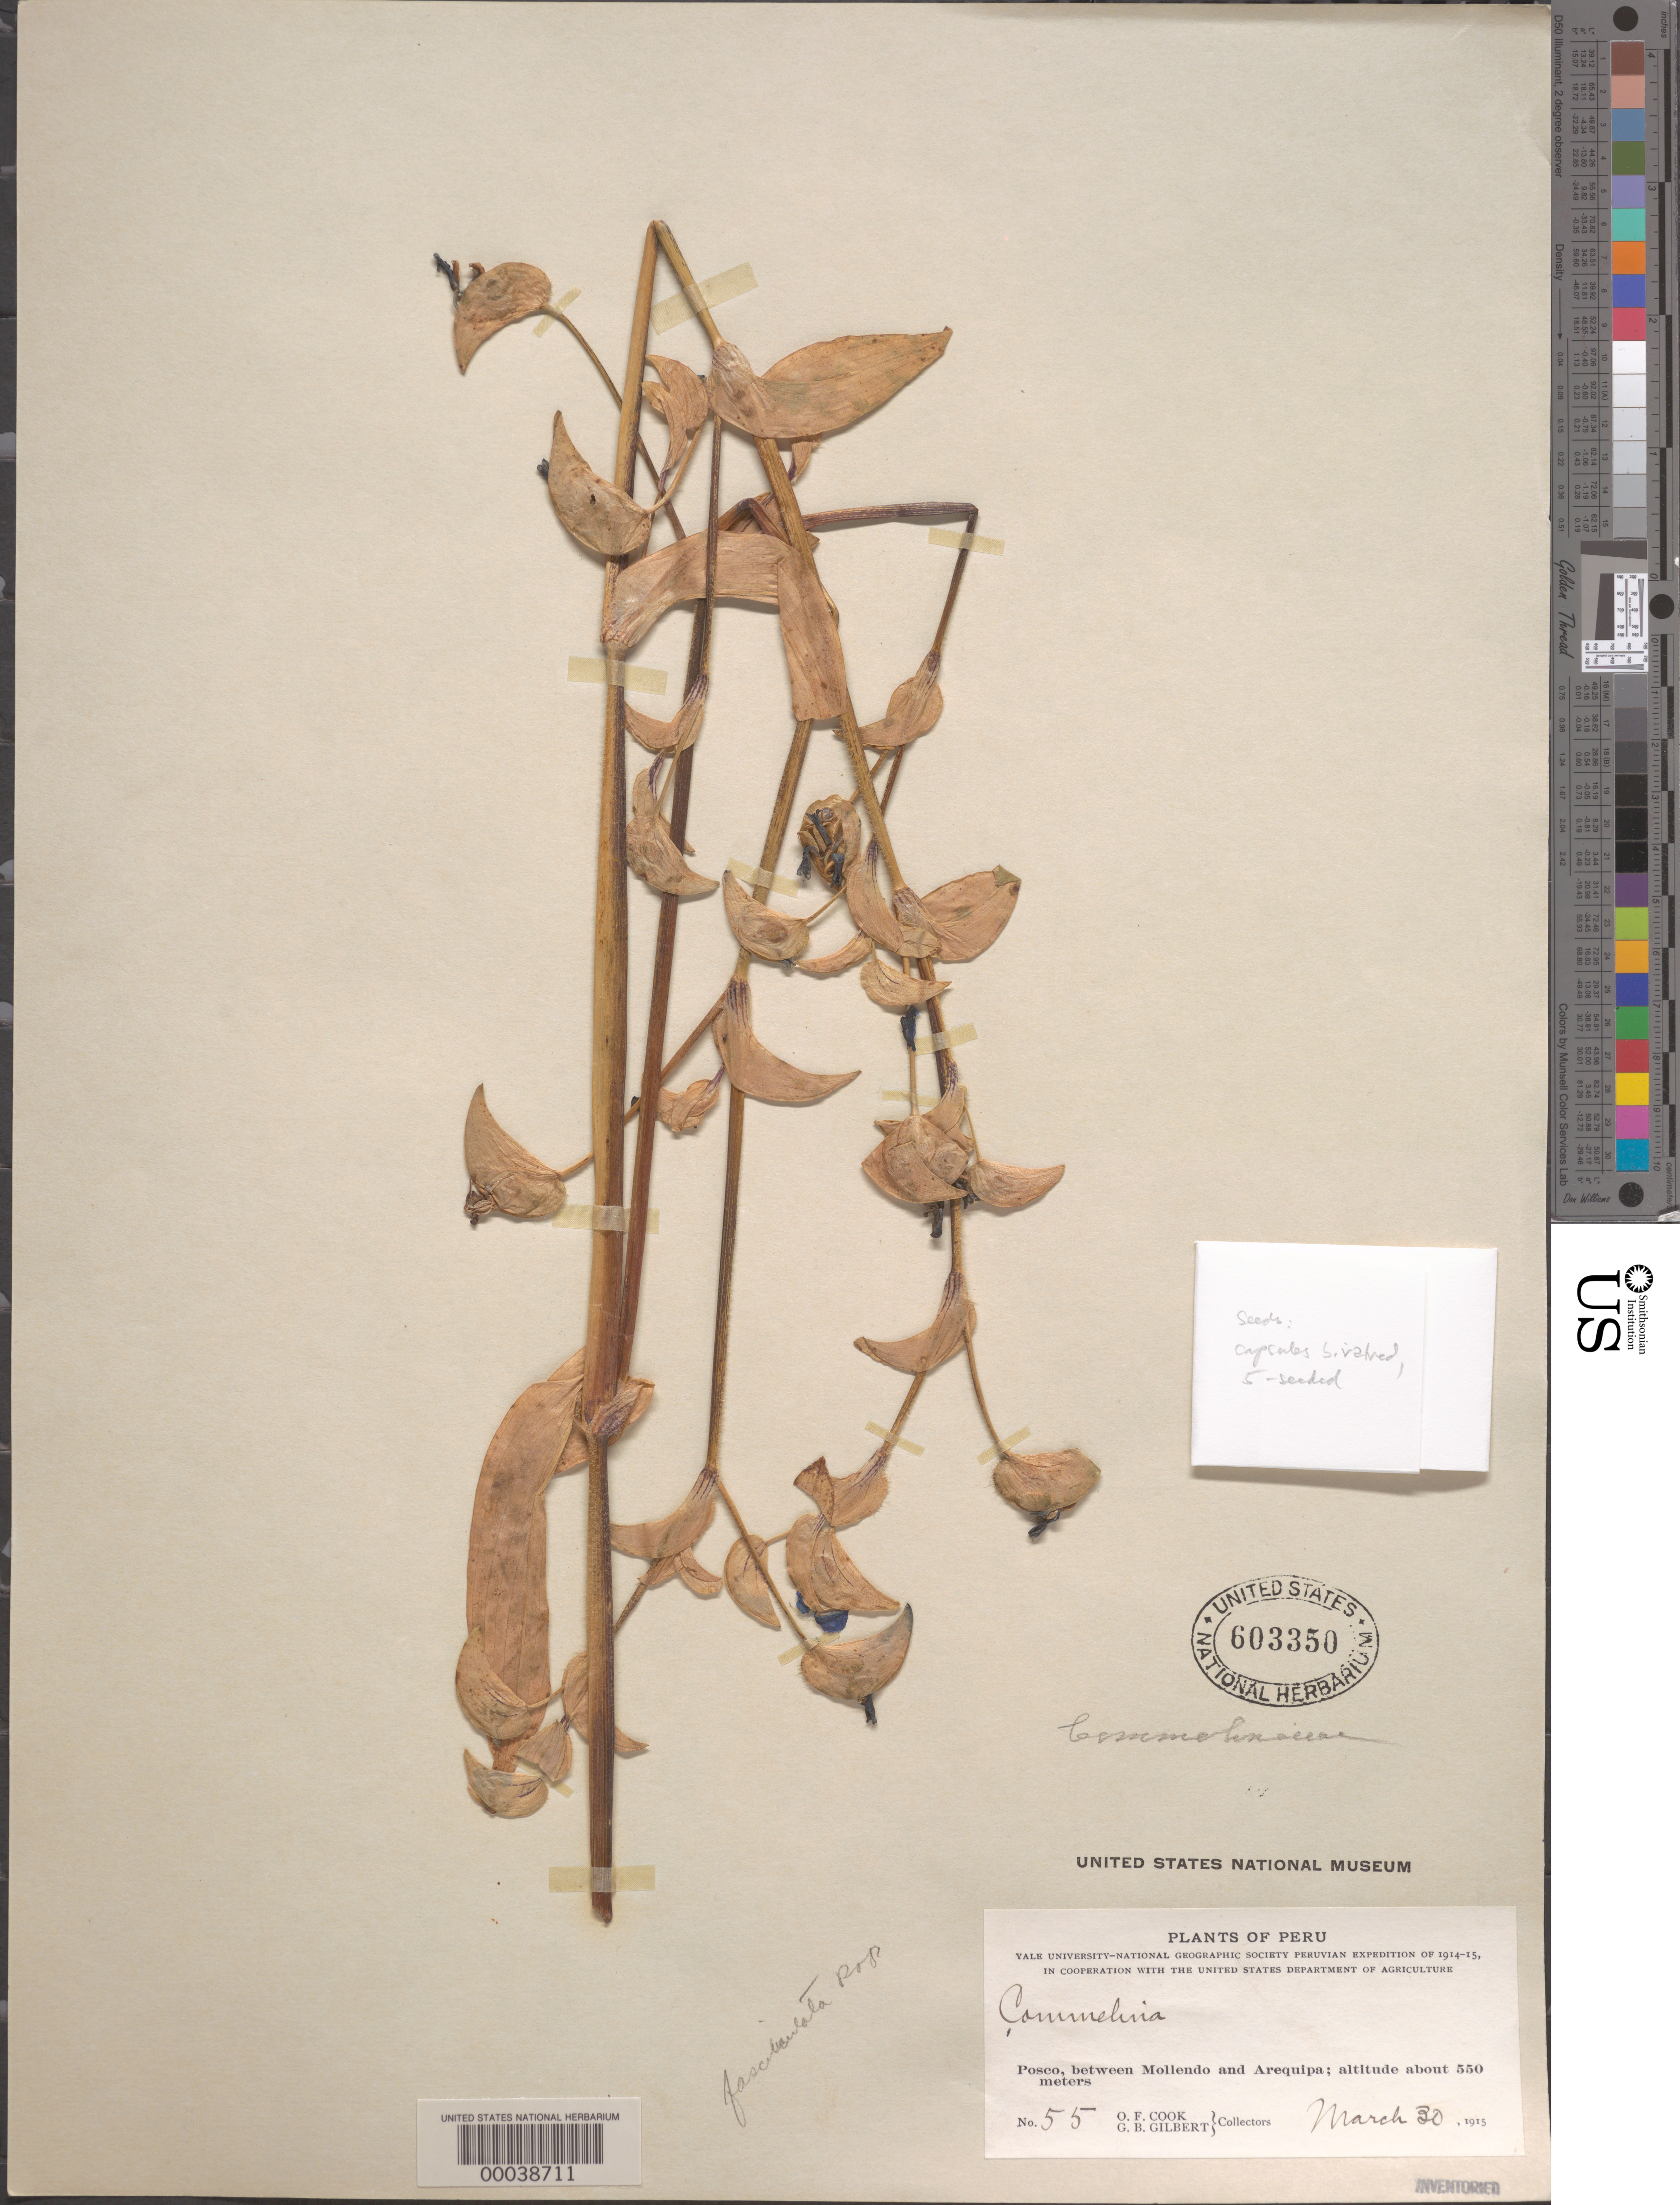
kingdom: Plantae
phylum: Tracheophyta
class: Liliopsida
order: Commelinales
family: Commelinaceae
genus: Commelina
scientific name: Commelina fasciculata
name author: Ruiz & Pav.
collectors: O. F. Cook & G. B. Gilbert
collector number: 55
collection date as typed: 30 Mar 1915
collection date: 1915-03-30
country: Peru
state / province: Arequipa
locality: Posco; between Mollendo and Arequipa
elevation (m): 550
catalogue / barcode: US 603350